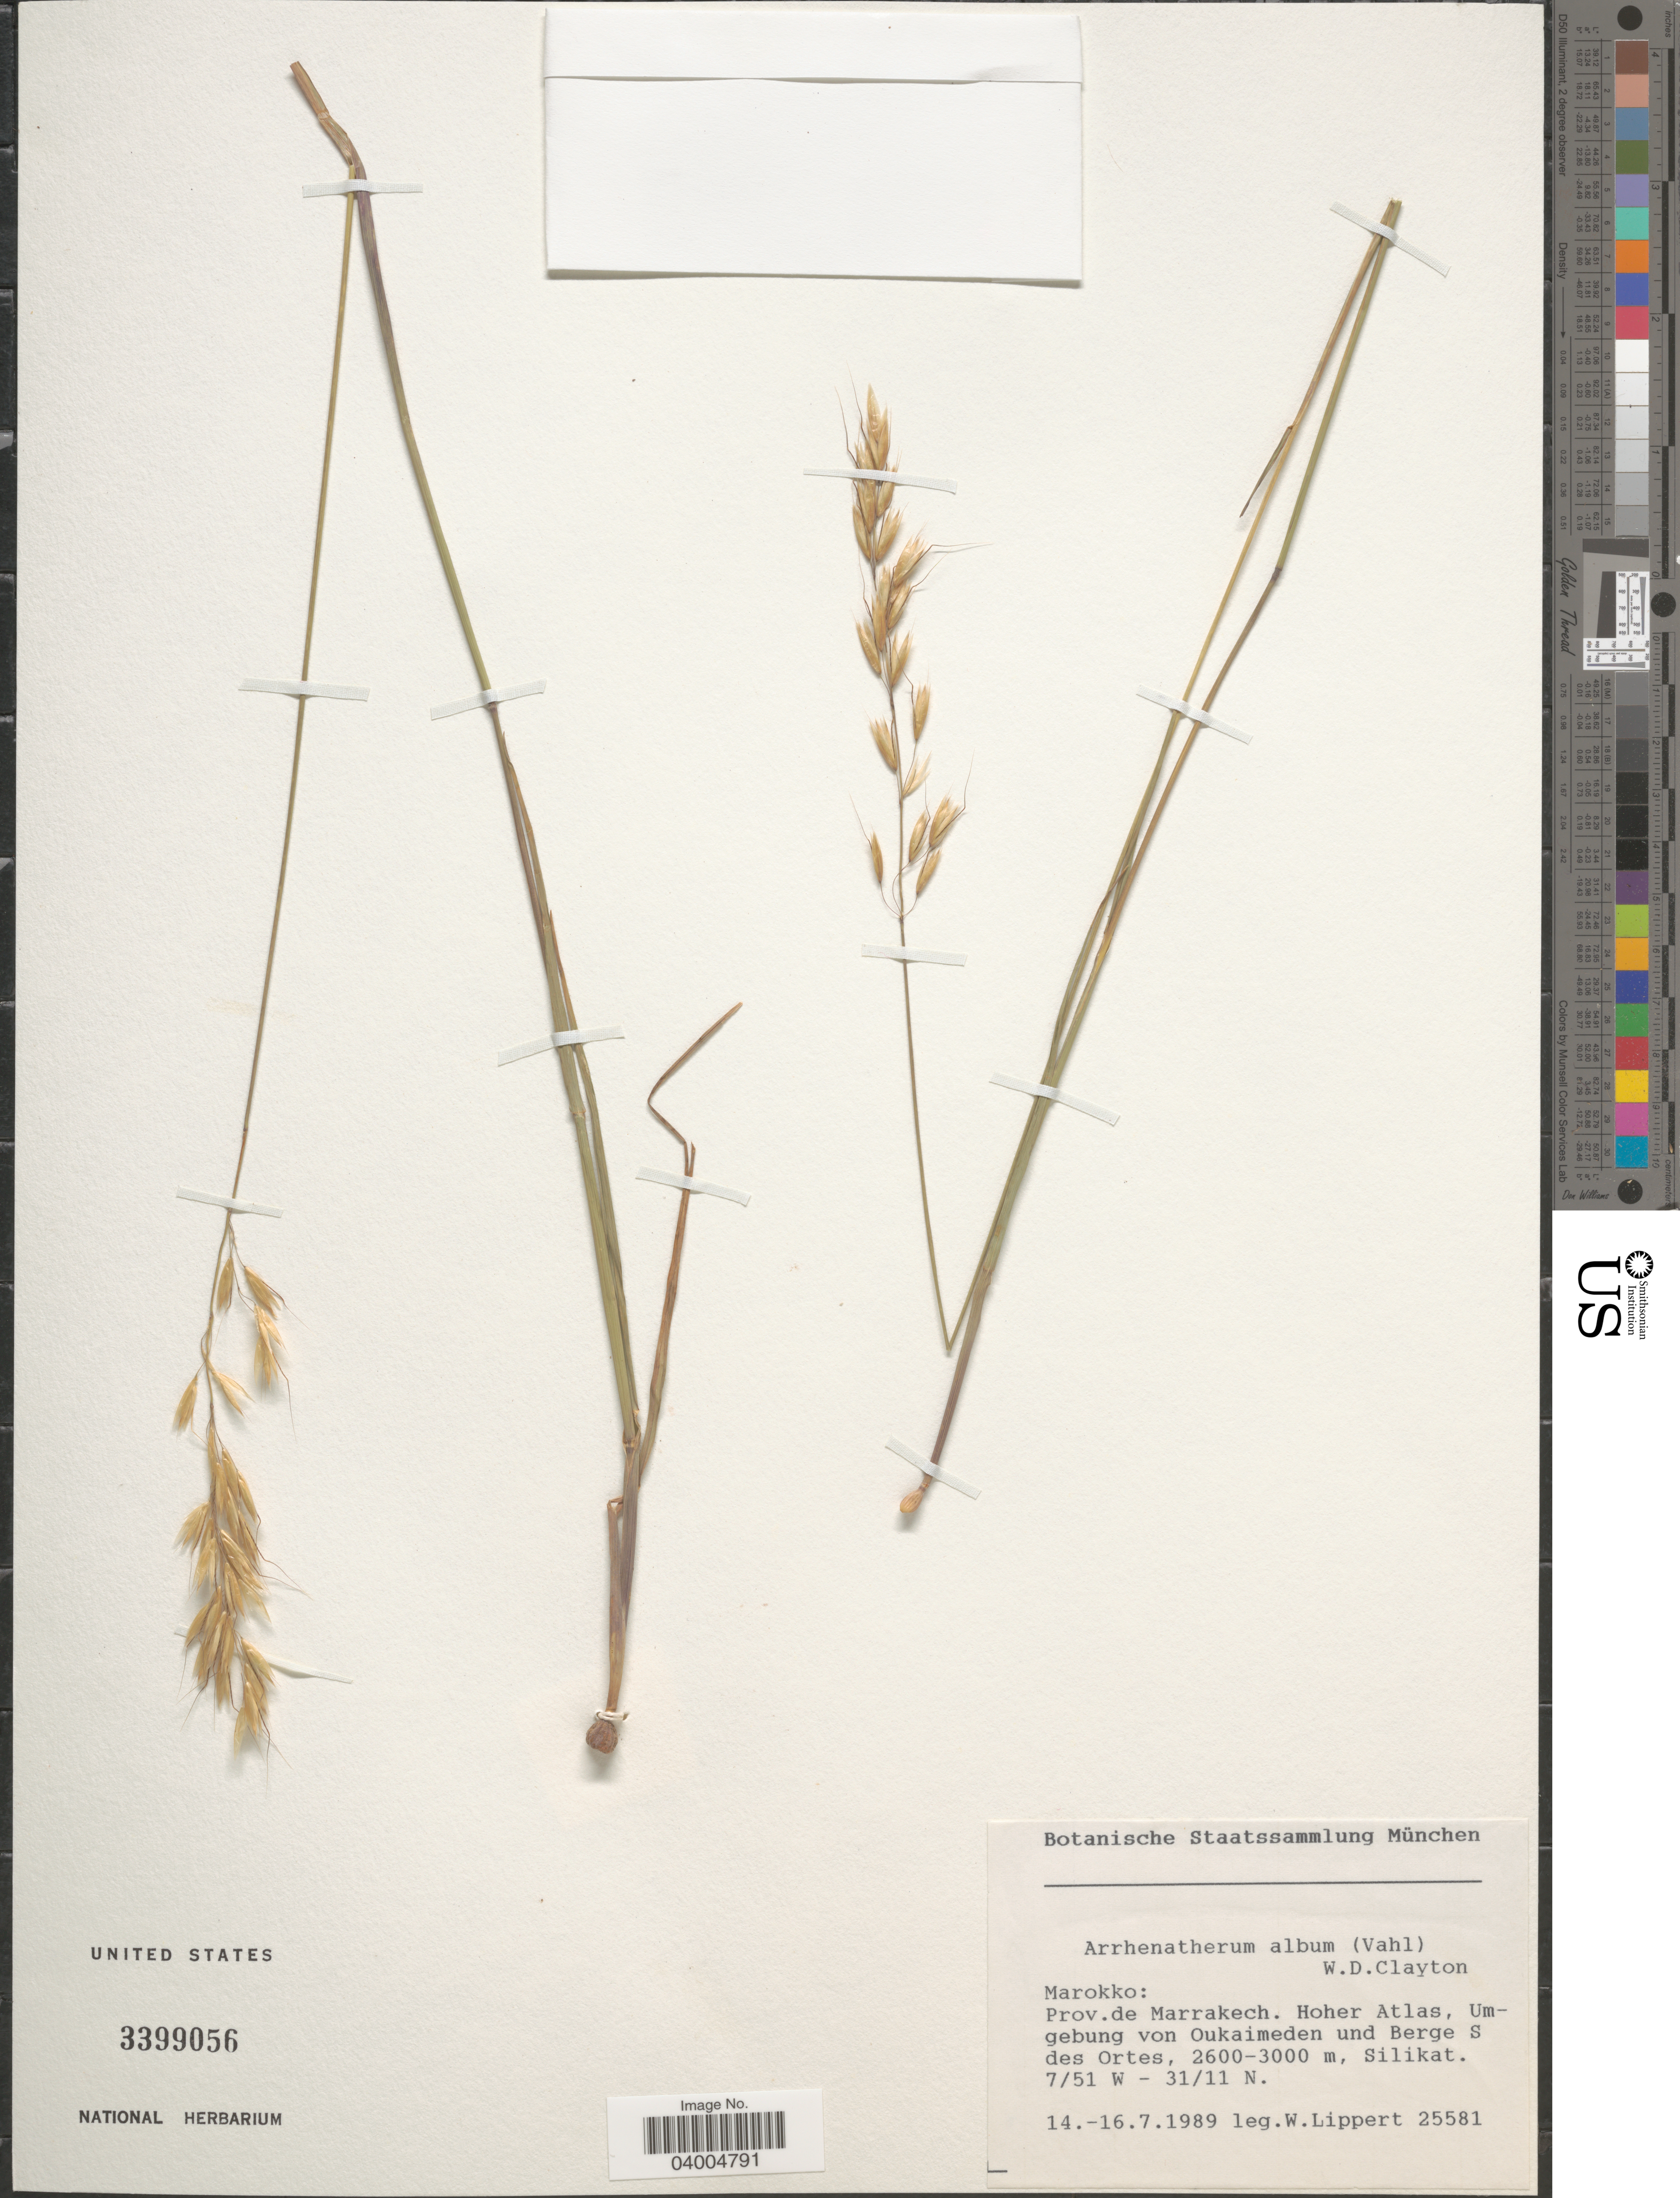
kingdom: Plantae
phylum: Tracheophyta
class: Liliopsida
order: Poales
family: Poaceae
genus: Arrhenatherum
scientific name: Arrhenatherum album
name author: (Vahl) Clayton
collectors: W. Lippert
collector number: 25581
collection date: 1989-07-14/1989-07-16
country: Morocco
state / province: Marrakech-Tensift-Al Haouz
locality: Prov. de Marrakech. Hoher Atlas, Umgebung von Oukaimeden und Berge S des Ortes, Silikat.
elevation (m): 2600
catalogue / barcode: US 3399056